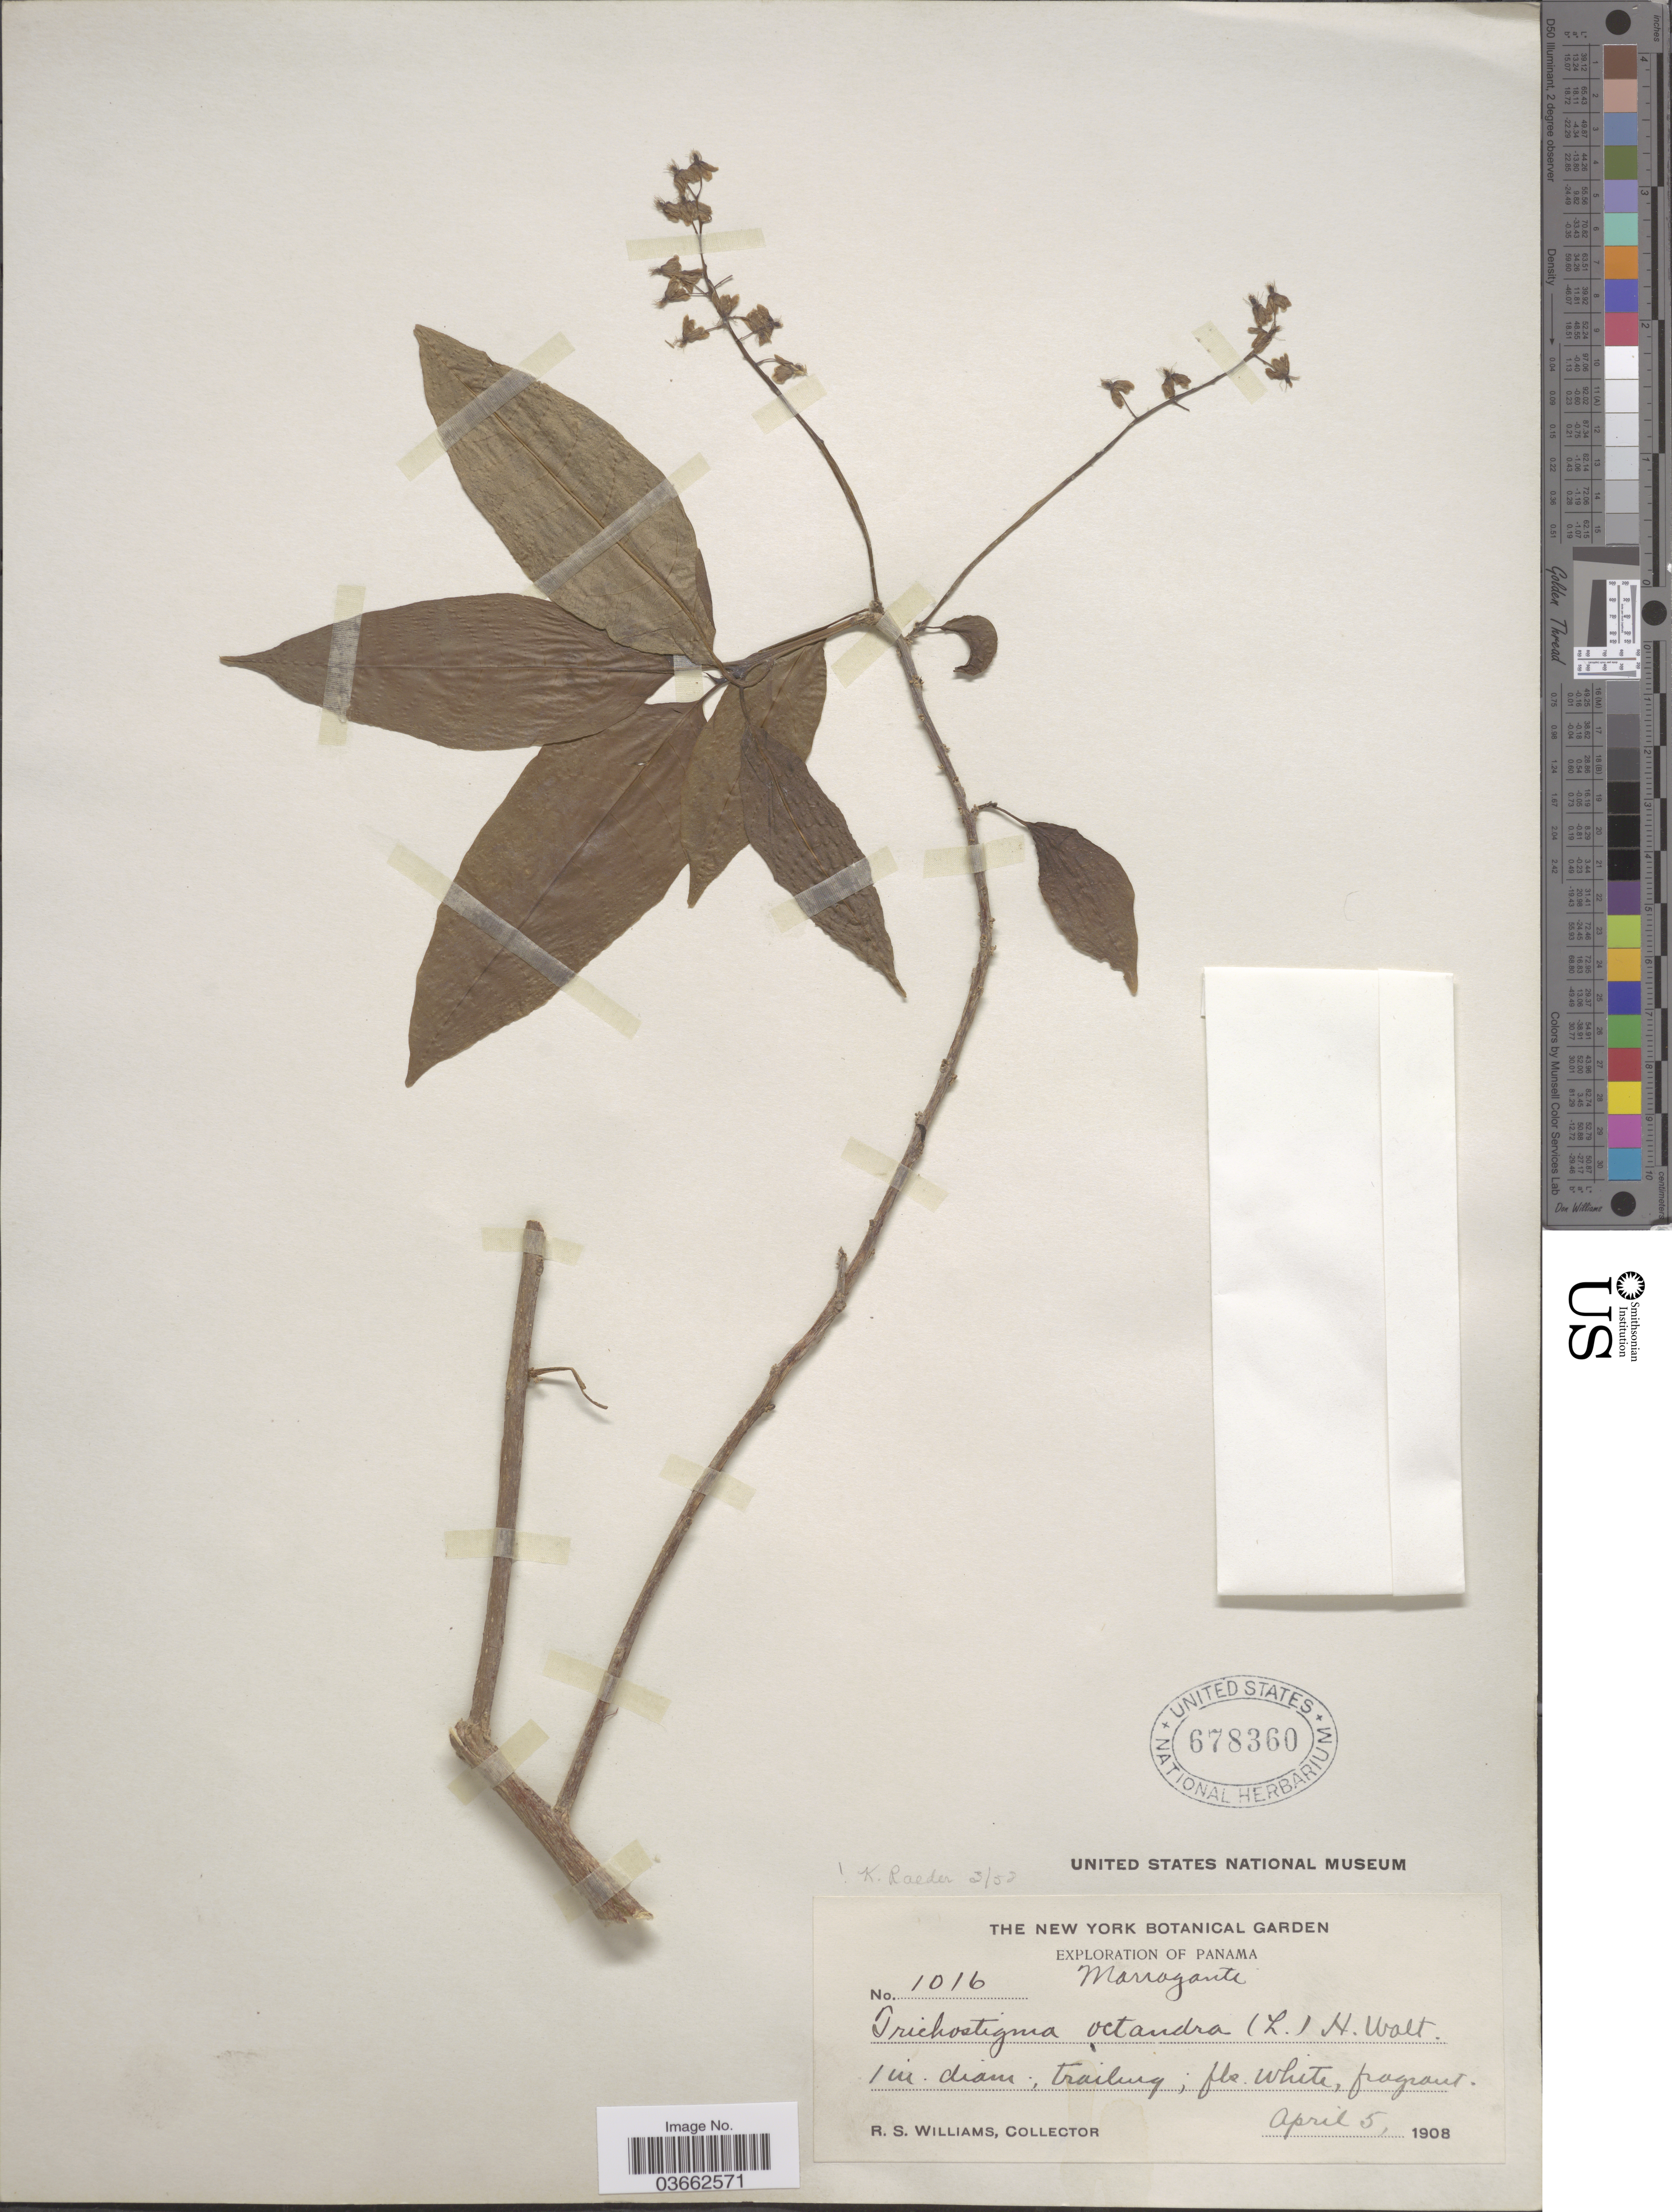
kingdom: Plantae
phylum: Tracheophyta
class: Magnoliopsida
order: Caryophyllales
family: Phytolaccaceae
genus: Trichostigma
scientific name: Trichostigma polyandrum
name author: (Loes.) H. Walter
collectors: R. S. Williams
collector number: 1016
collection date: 1908-04-05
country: Panama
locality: Marraganti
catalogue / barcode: US 678360